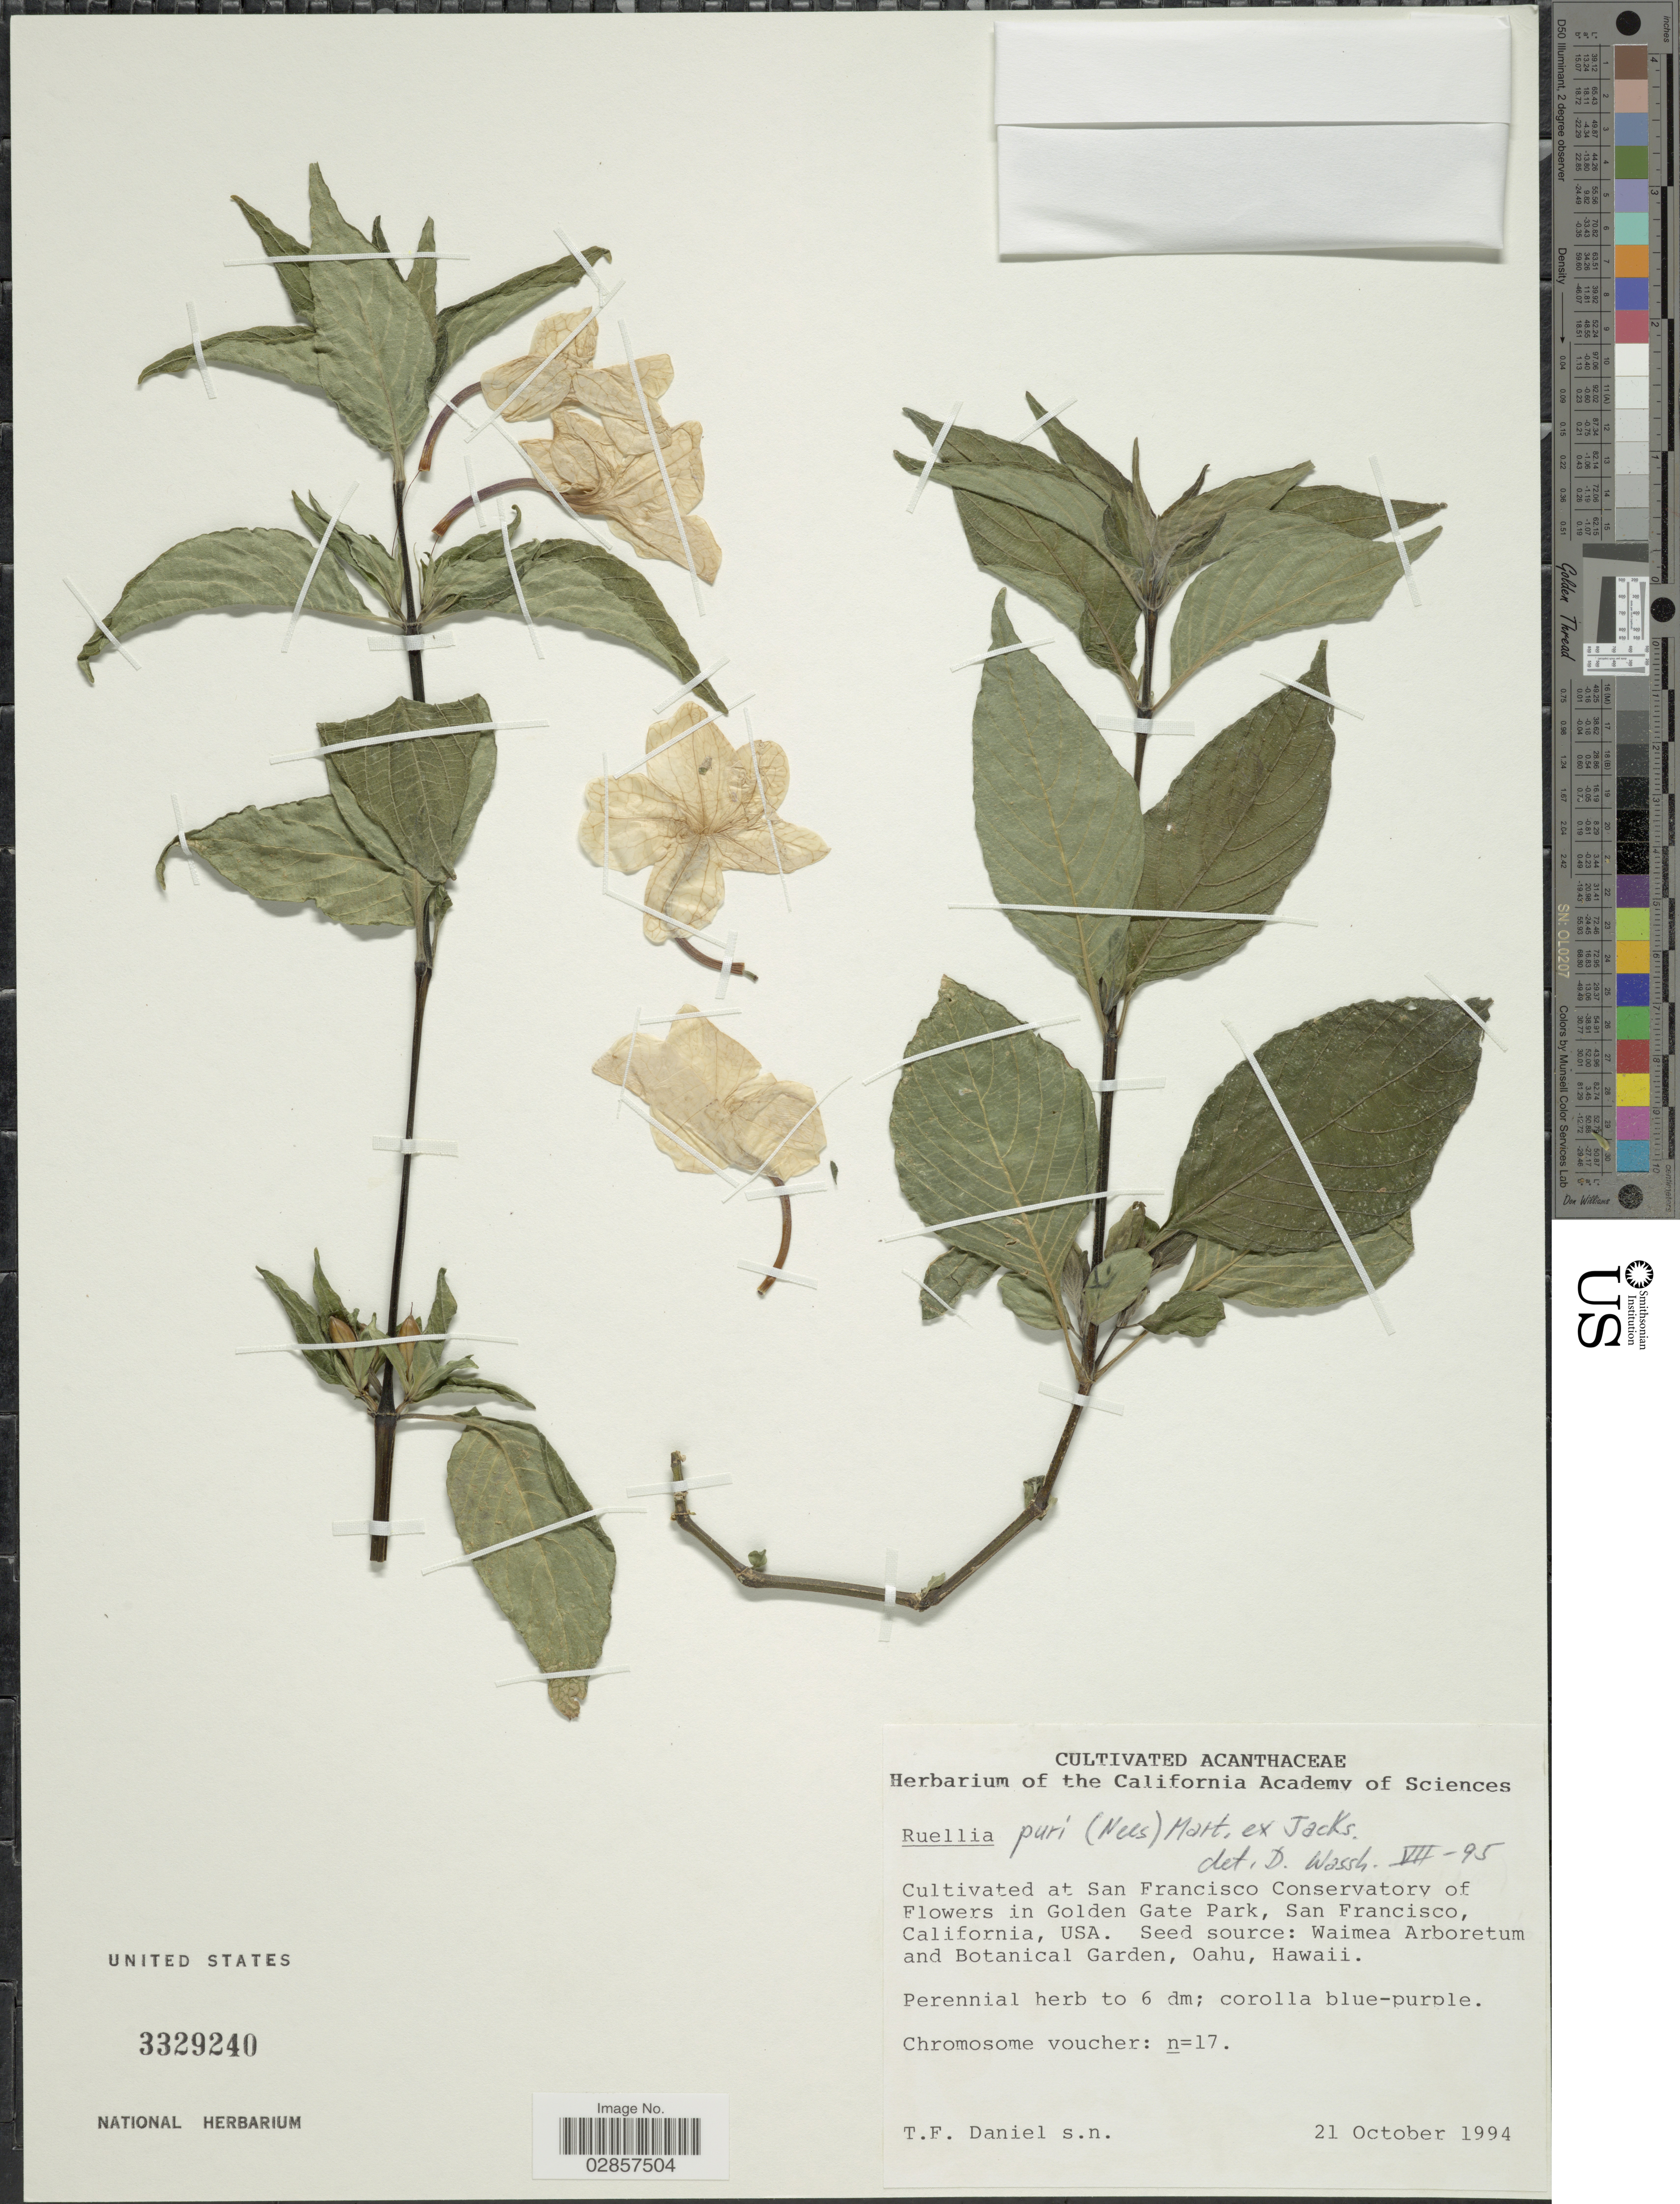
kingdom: Plantae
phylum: Tracheophyta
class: Magnoliopsida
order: Lamiales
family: Acanthaceae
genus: Ruellia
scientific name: Ruellia puri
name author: Mart. ex Nees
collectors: T. F. Daniel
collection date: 1994-10-21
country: United States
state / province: California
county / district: San Francisco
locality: Cultivated at San Francisco Conservatory of Flowers in Golden Gate Park, San Francisco, California, USA.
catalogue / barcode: US 3329240